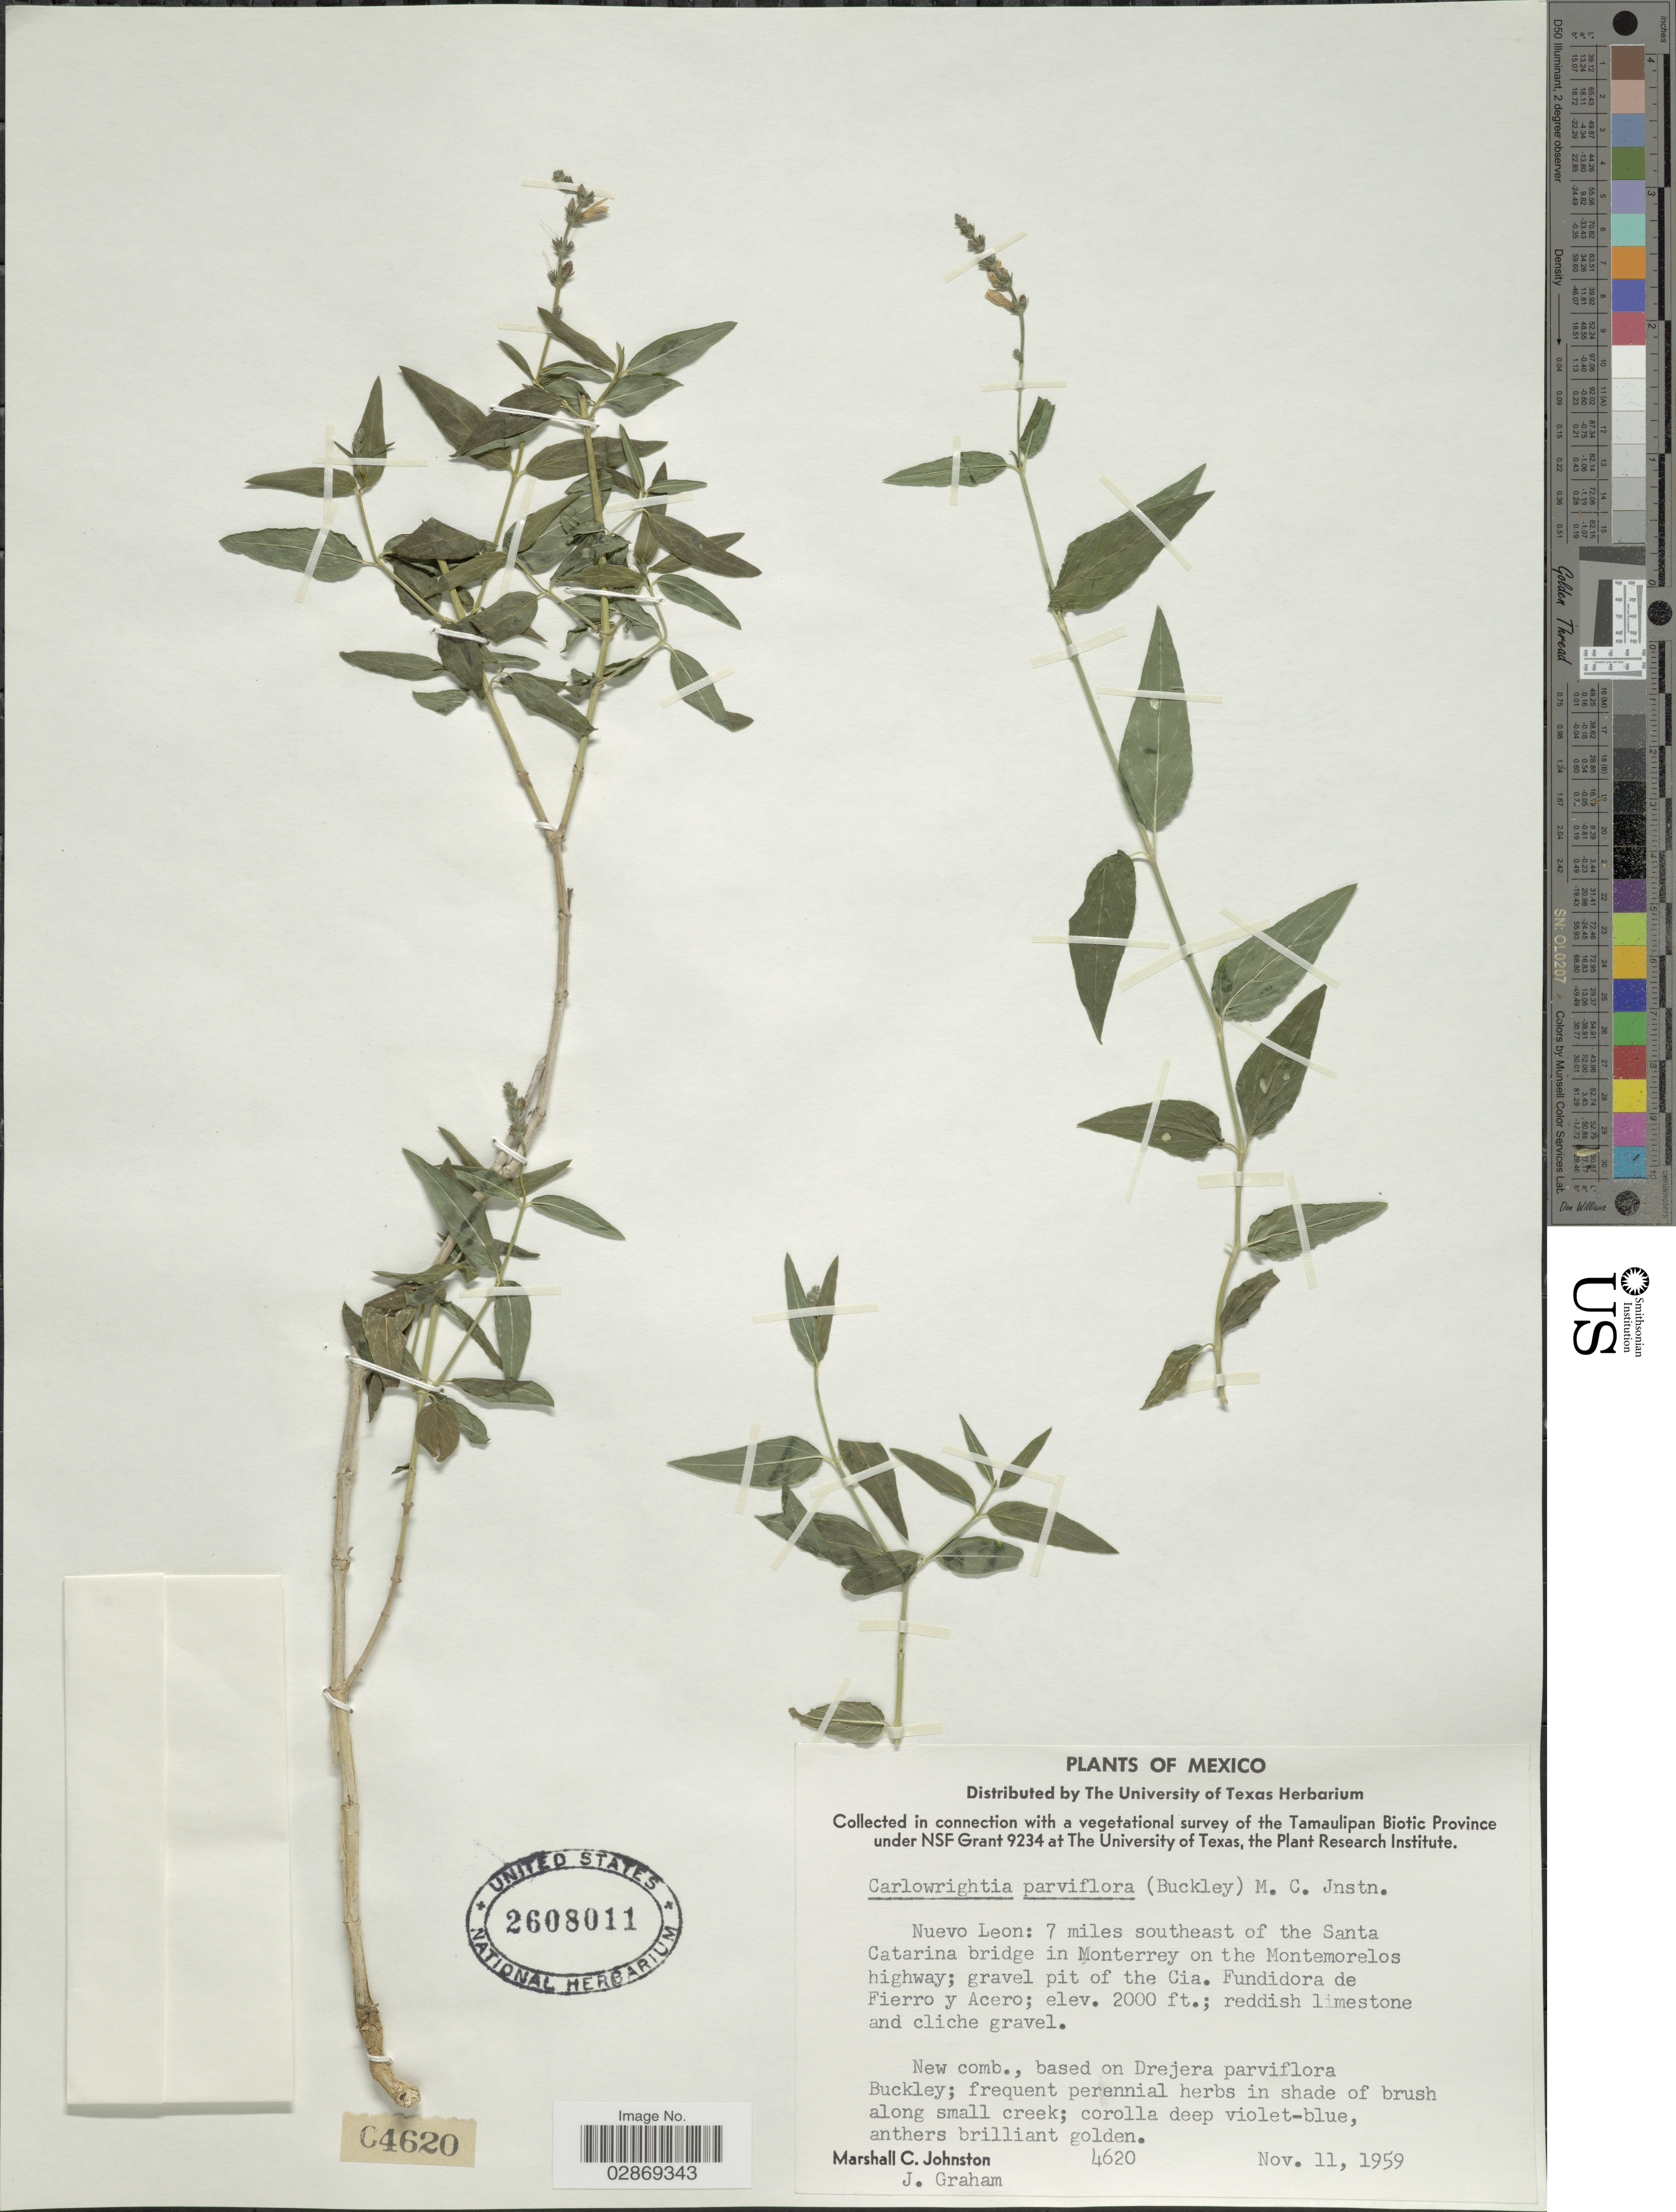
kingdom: Plantae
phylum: Tracheophyta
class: Magnoliopsida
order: Lamiales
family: Acanthaceae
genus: Carlowrightia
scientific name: Carlowrightia parviflora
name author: (Buckley) Wassh.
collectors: M. Johnston & J. Graham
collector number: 4620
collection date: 1959-11-11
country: Mexico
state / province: Nuevo León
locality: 7 miles southeast of The Santa Catarina bridge in Monterrey on the Montemorelos highway; gravel pit of the Cia. Fundidora de Fierro y Acero.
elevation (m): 610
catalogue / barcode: US 2608011